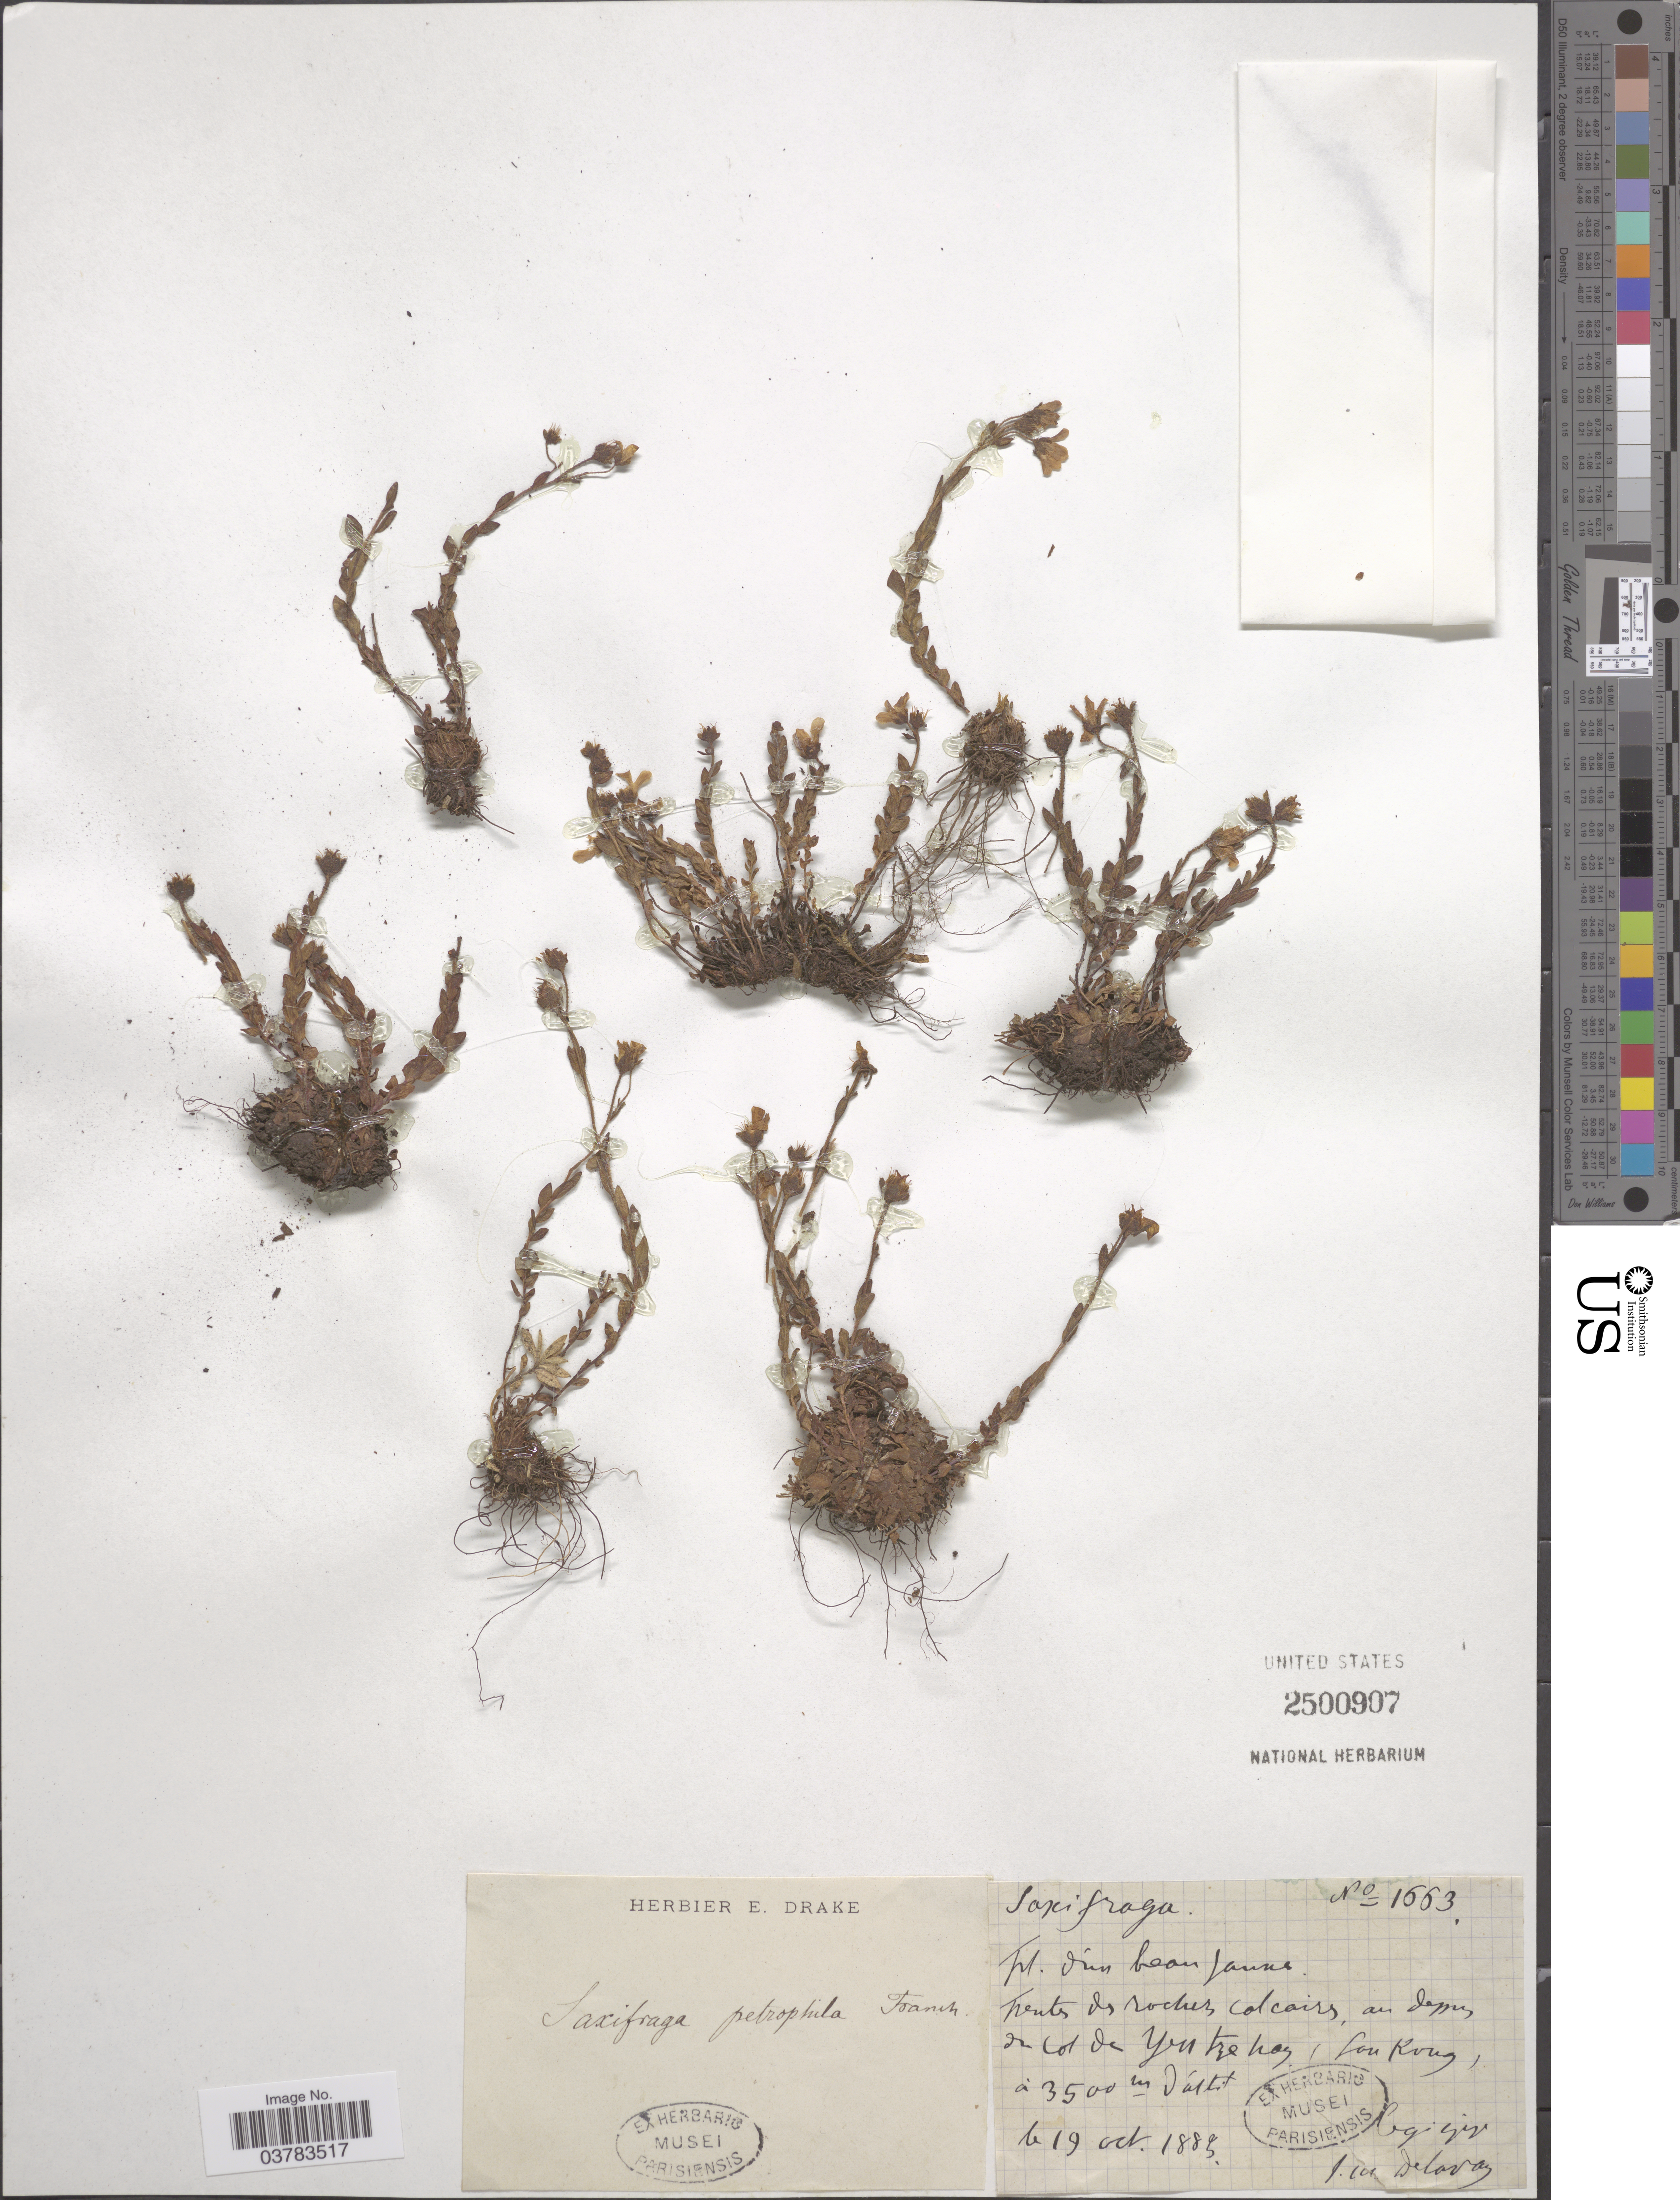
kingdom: Plantae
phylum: Tracheophyta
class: Magnoliopsida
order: Saxifragales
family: Saxifragaceae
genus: Saxifraga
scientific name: Saxifraga petrophila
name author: Franch.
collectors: J. Delavay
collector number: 1663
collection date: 1885-10-19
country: China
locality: Trents des rochers calcaires, au dessus du Col de Yu tze hoy, Lou Kong.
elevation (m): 3500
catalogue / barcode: US 2500907